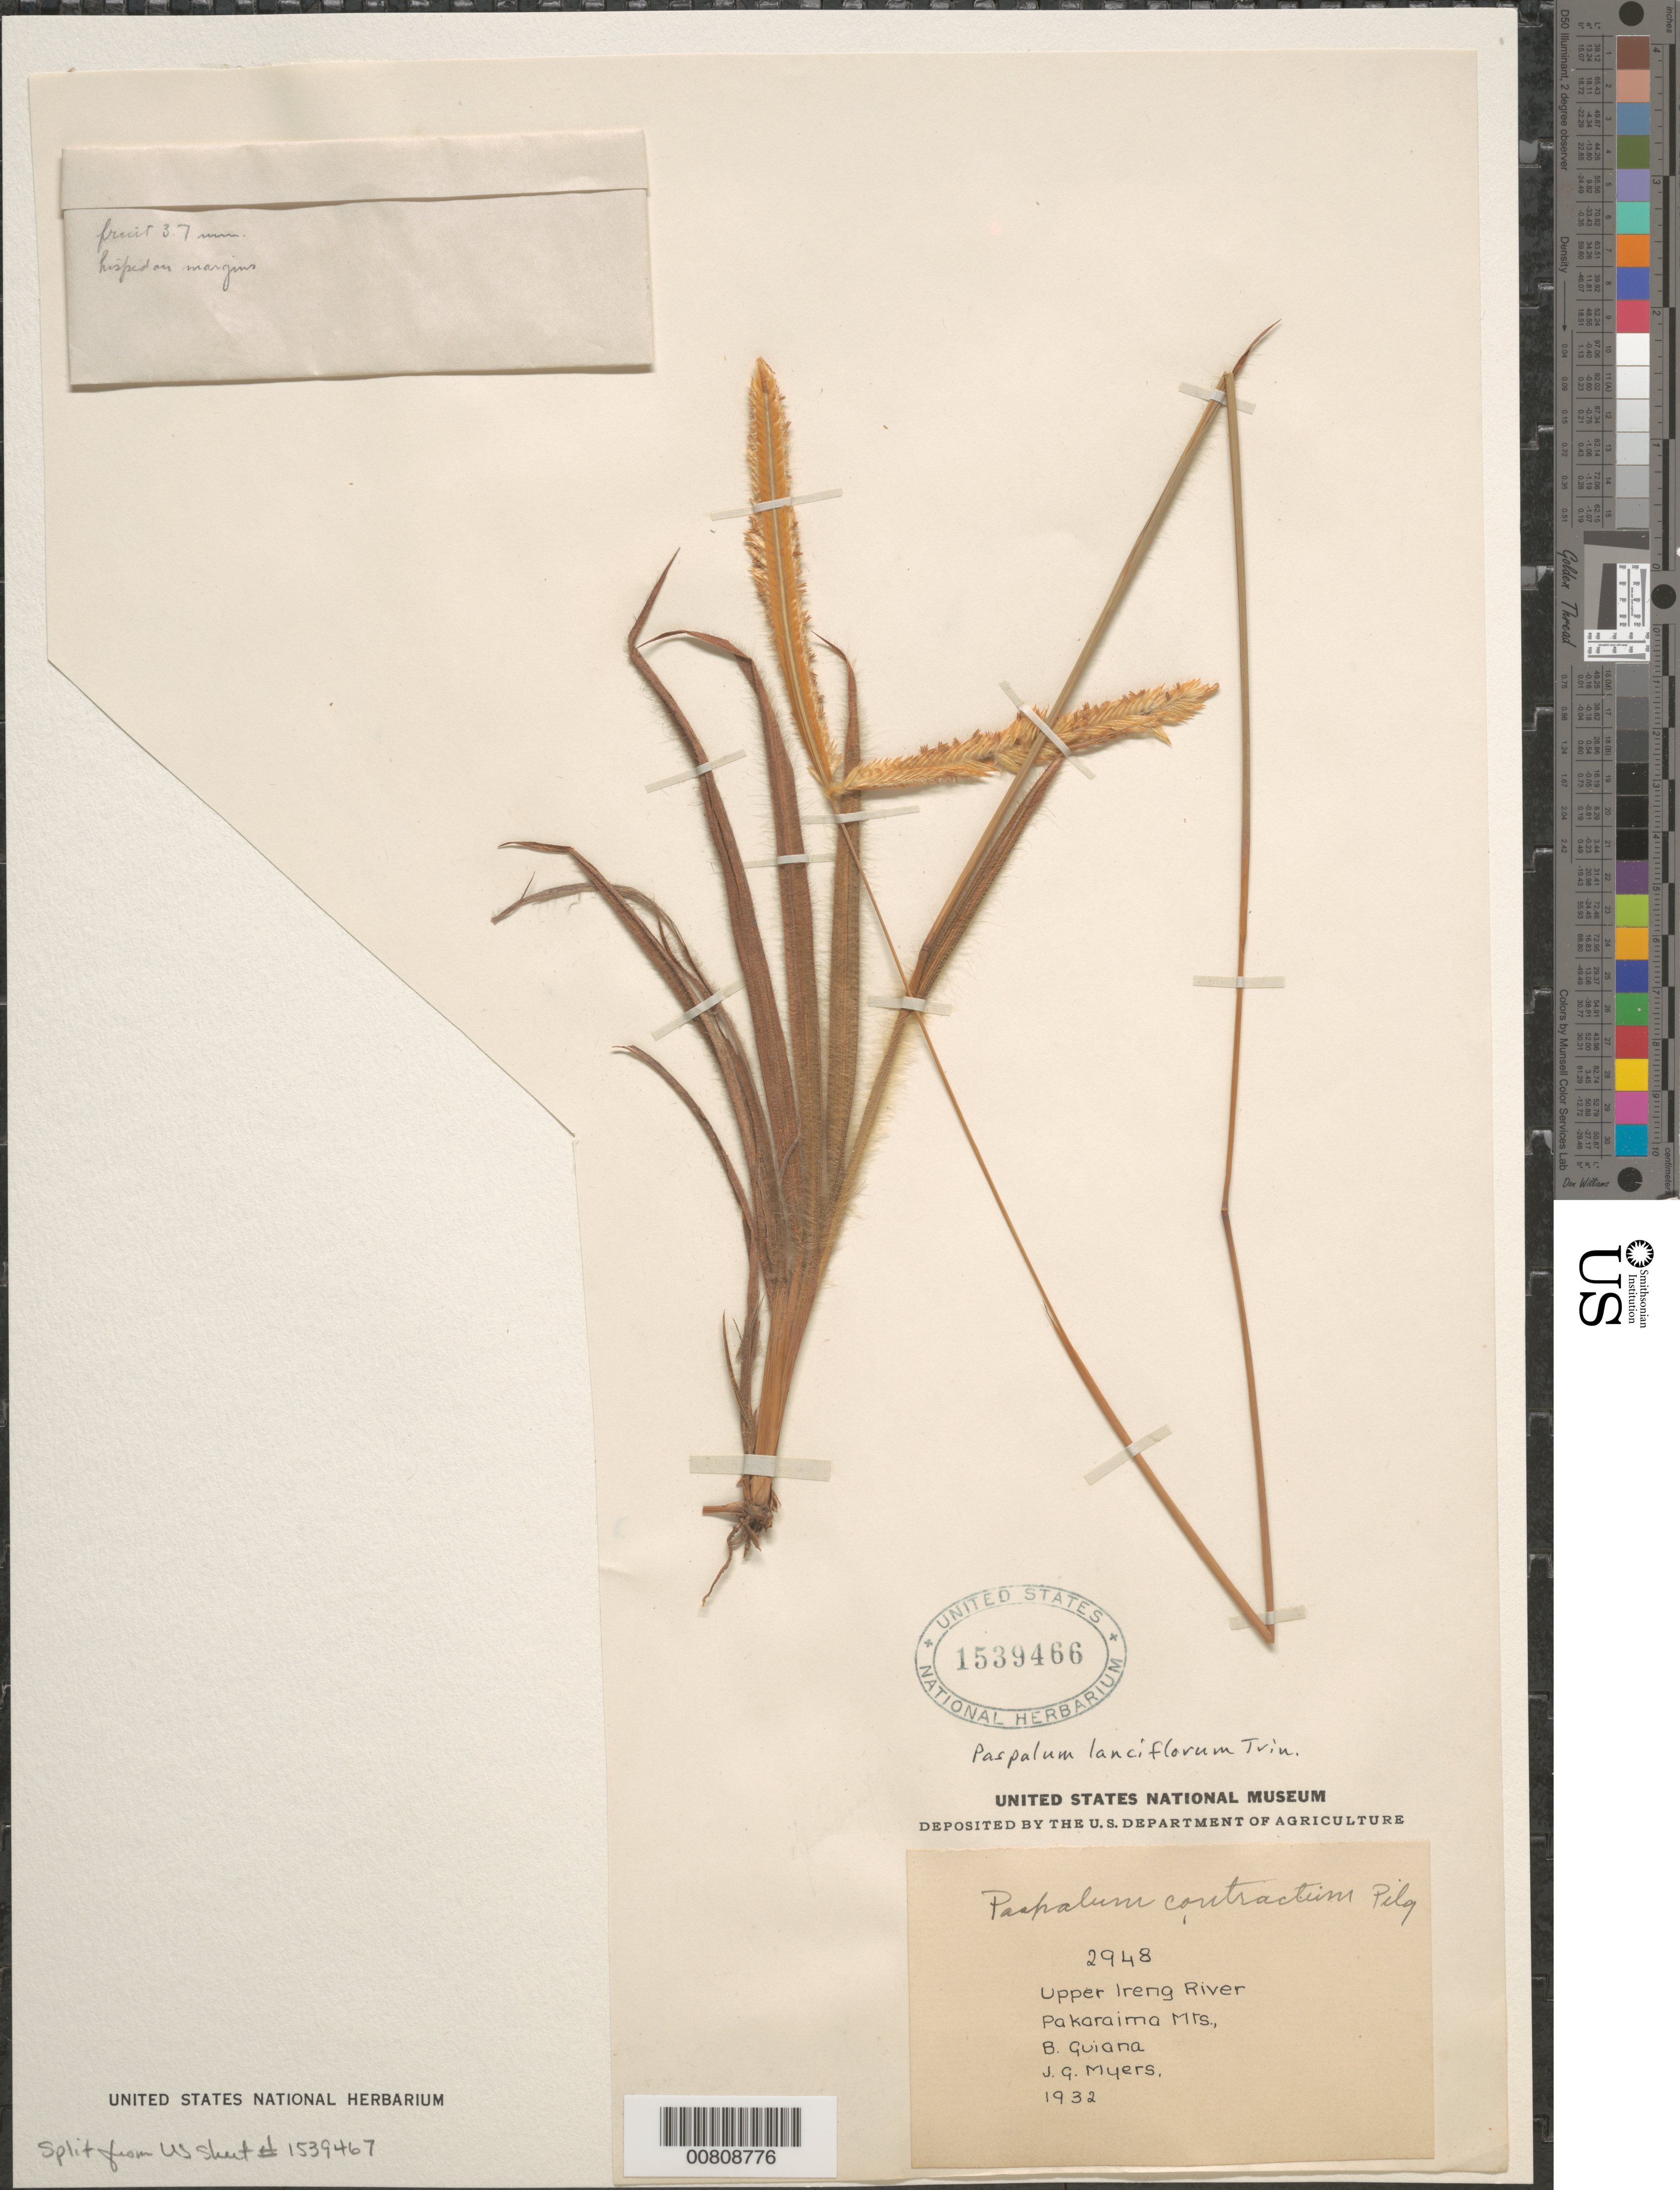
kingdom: Plantae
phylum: Tracheophyta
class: Liliopsida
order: Poales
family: Poaceae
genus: Paspalum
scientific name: Paspalum lanciflorum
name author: Trin.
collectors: J. Myers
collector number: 2948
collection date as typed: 1932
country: Guyana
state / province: Cuyuni-Mazaruni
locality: Pakaraima Mts., Upper Ireng River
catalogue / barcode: US 1539466